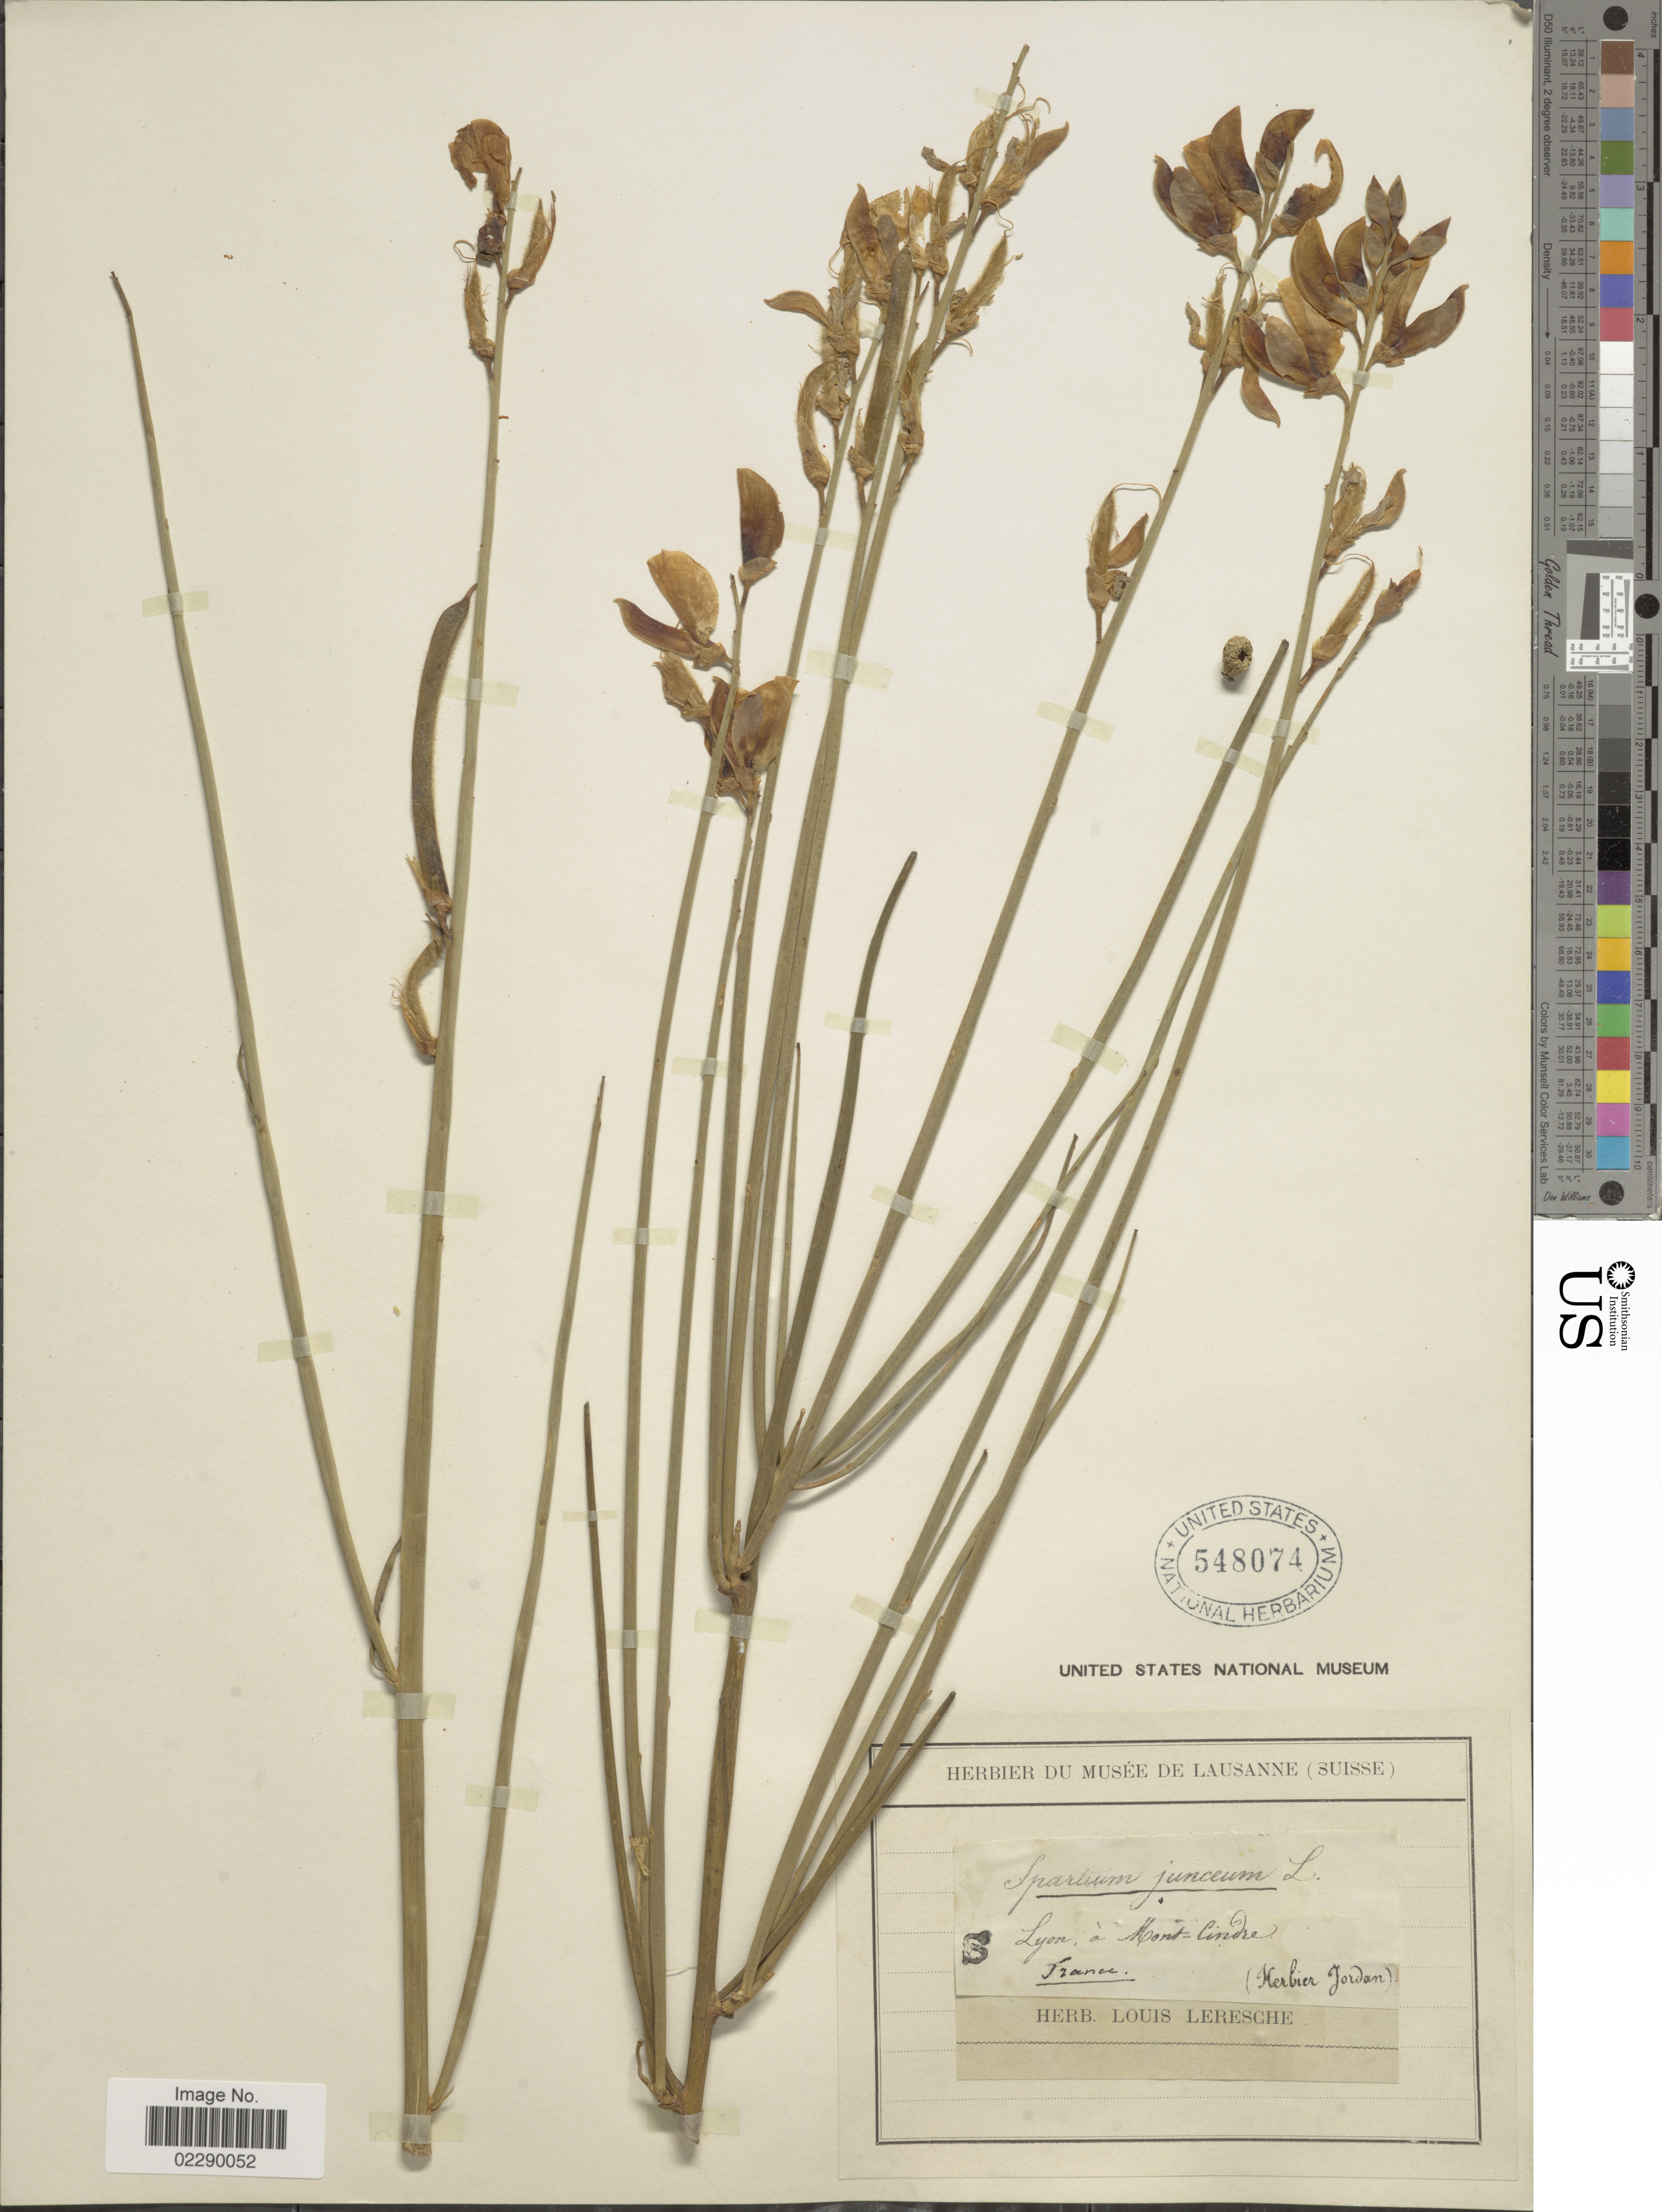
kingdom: Plantae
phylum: Tracheophyta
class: Magnoliopsida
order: Fabales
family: Fabaceae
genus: Spartium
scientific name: Spartium junceum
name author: L.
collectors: ex herb. Jordan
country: France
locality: Lyon, à Mont=Cindre.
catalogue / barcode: US 548074